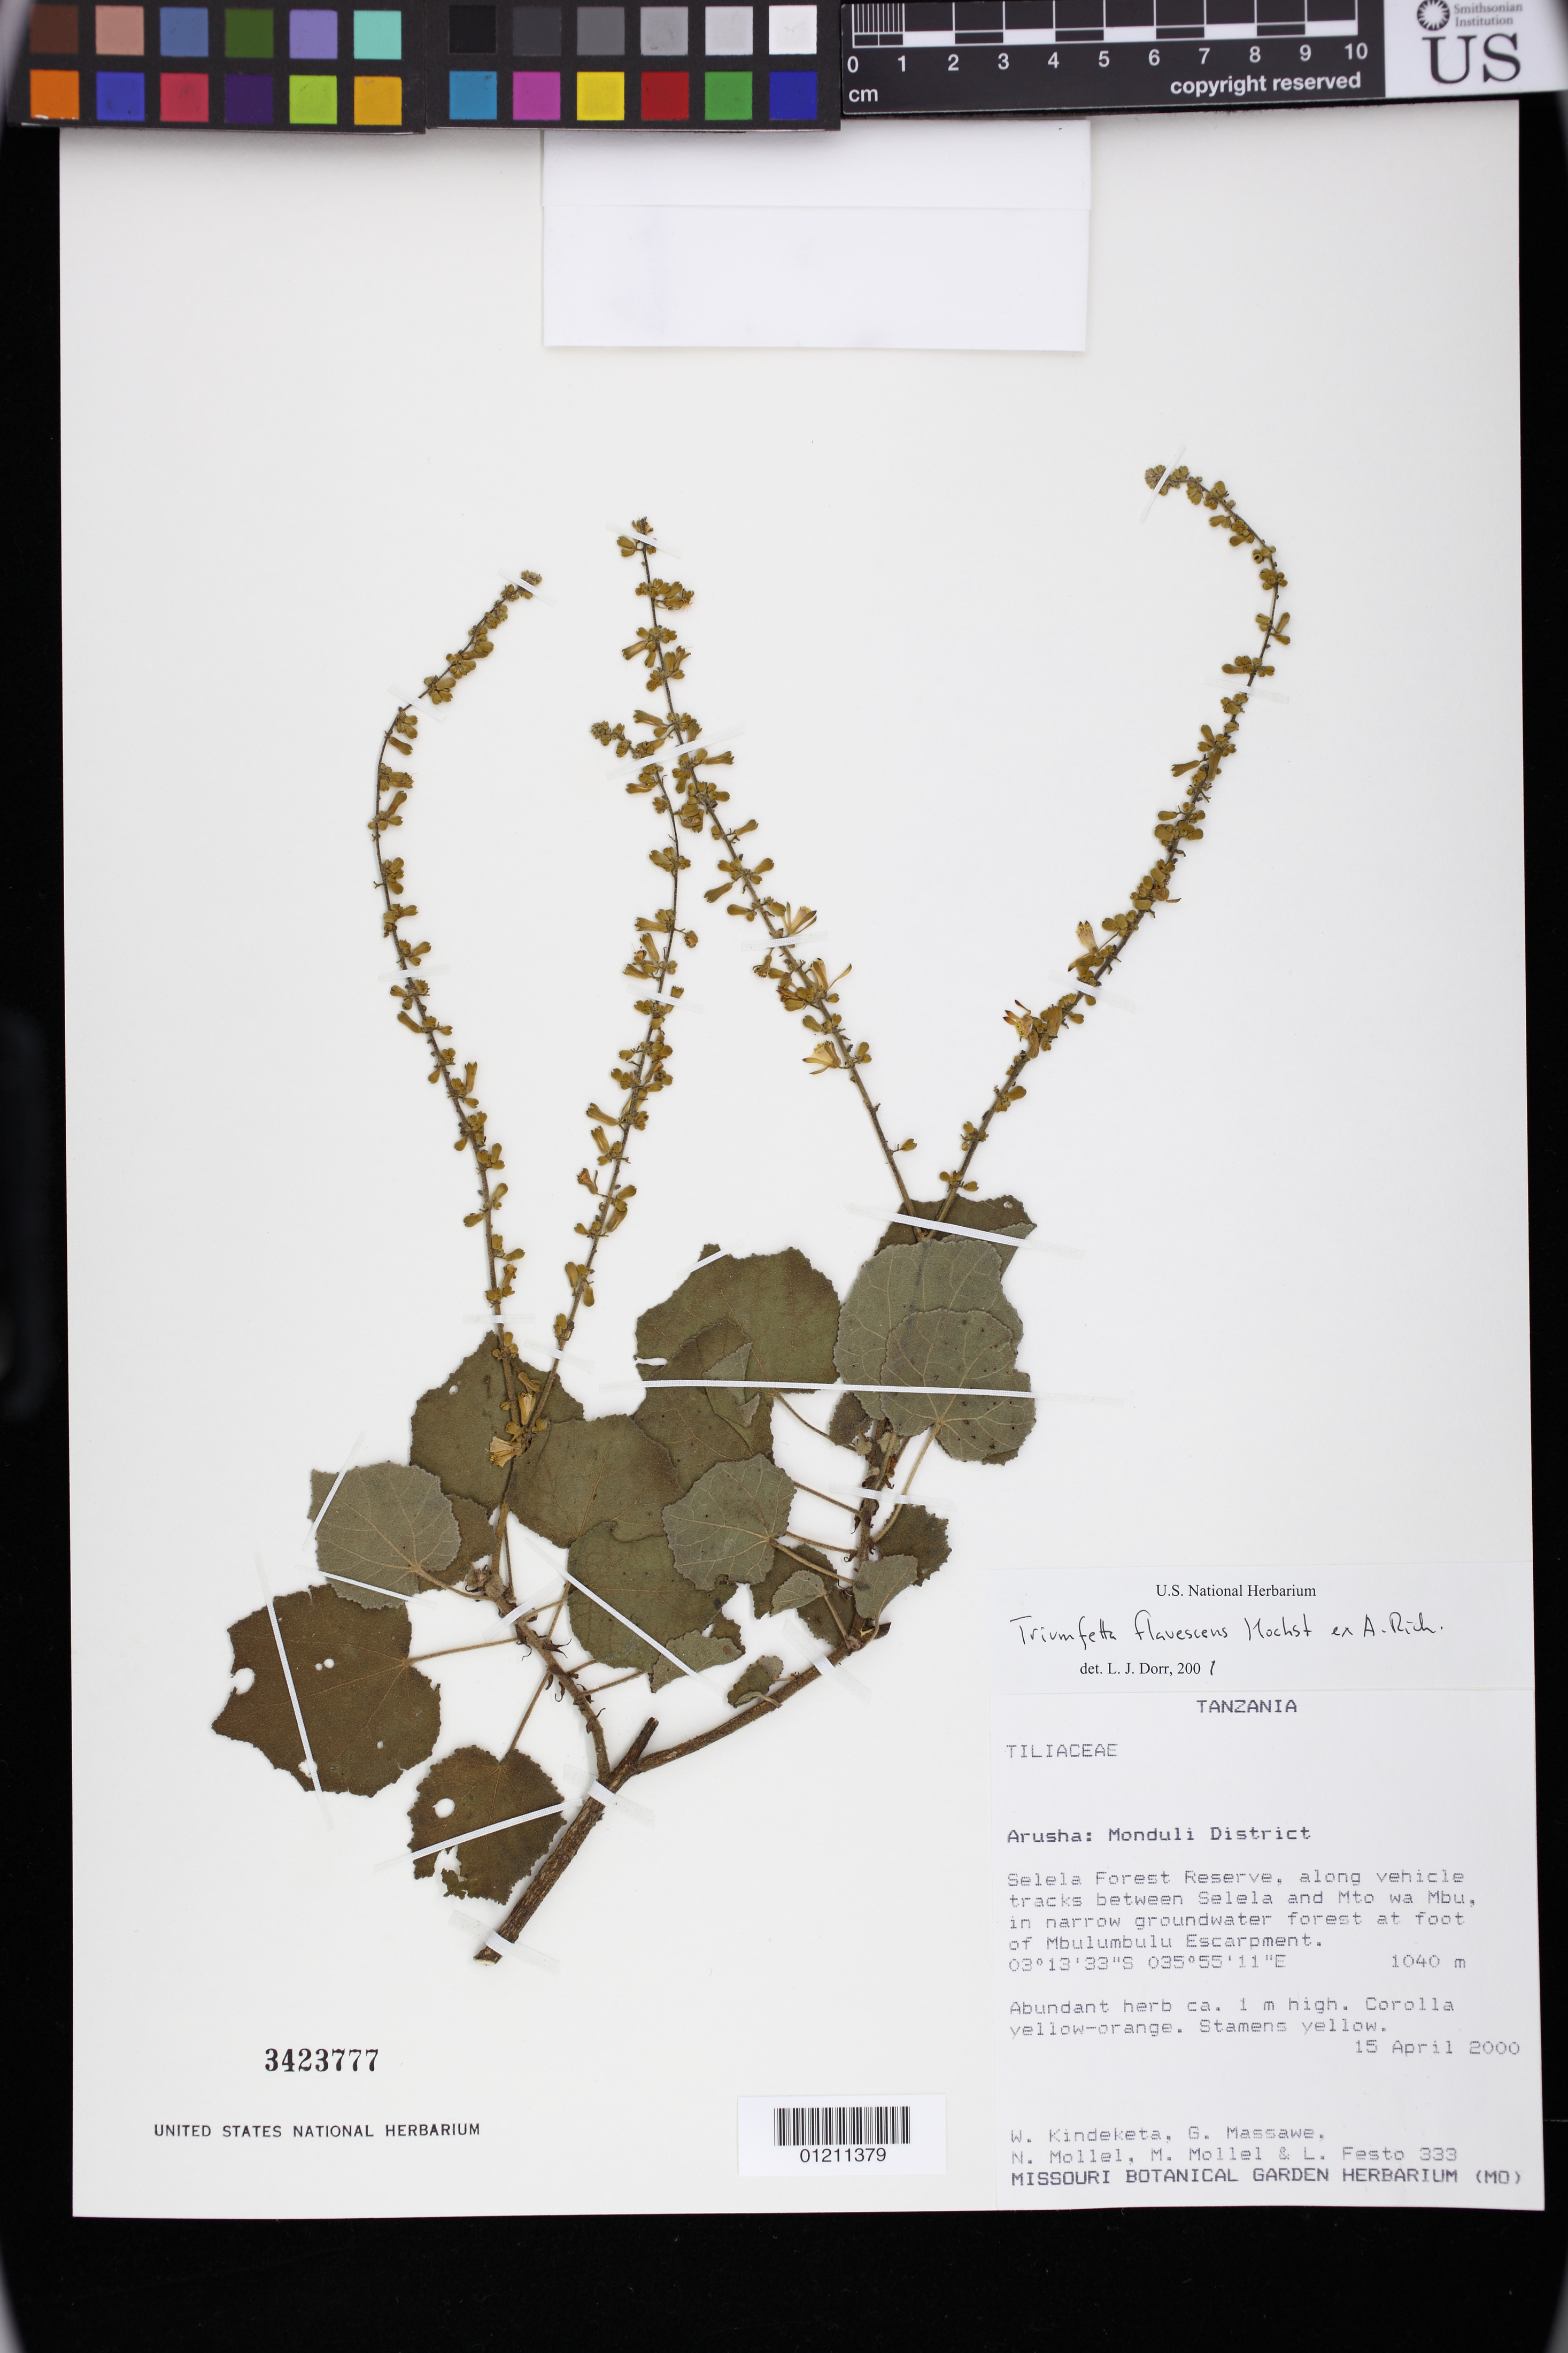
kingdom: Plantae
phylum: Tracheophyta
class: Magnoliopsida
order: Malvales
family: Malvaceae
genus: Triumfetta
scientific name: Triumfetta flavescens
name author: Hochst. ex A. Rich.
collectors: W. Kindeketa, G. Massawe, N. Mollel & M. Mollel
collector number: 333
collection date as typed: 15 Apr 2000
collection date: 2000-04-15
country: Tanzania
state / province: Arusha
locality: Arusha: Monduli District. Selela Forest Reserve. Between Selela and Mto wa Mbu, in narrow groundwater forest at foot of Mbulumbulu Escarpment.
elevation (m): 1040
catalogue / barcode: US 3423777